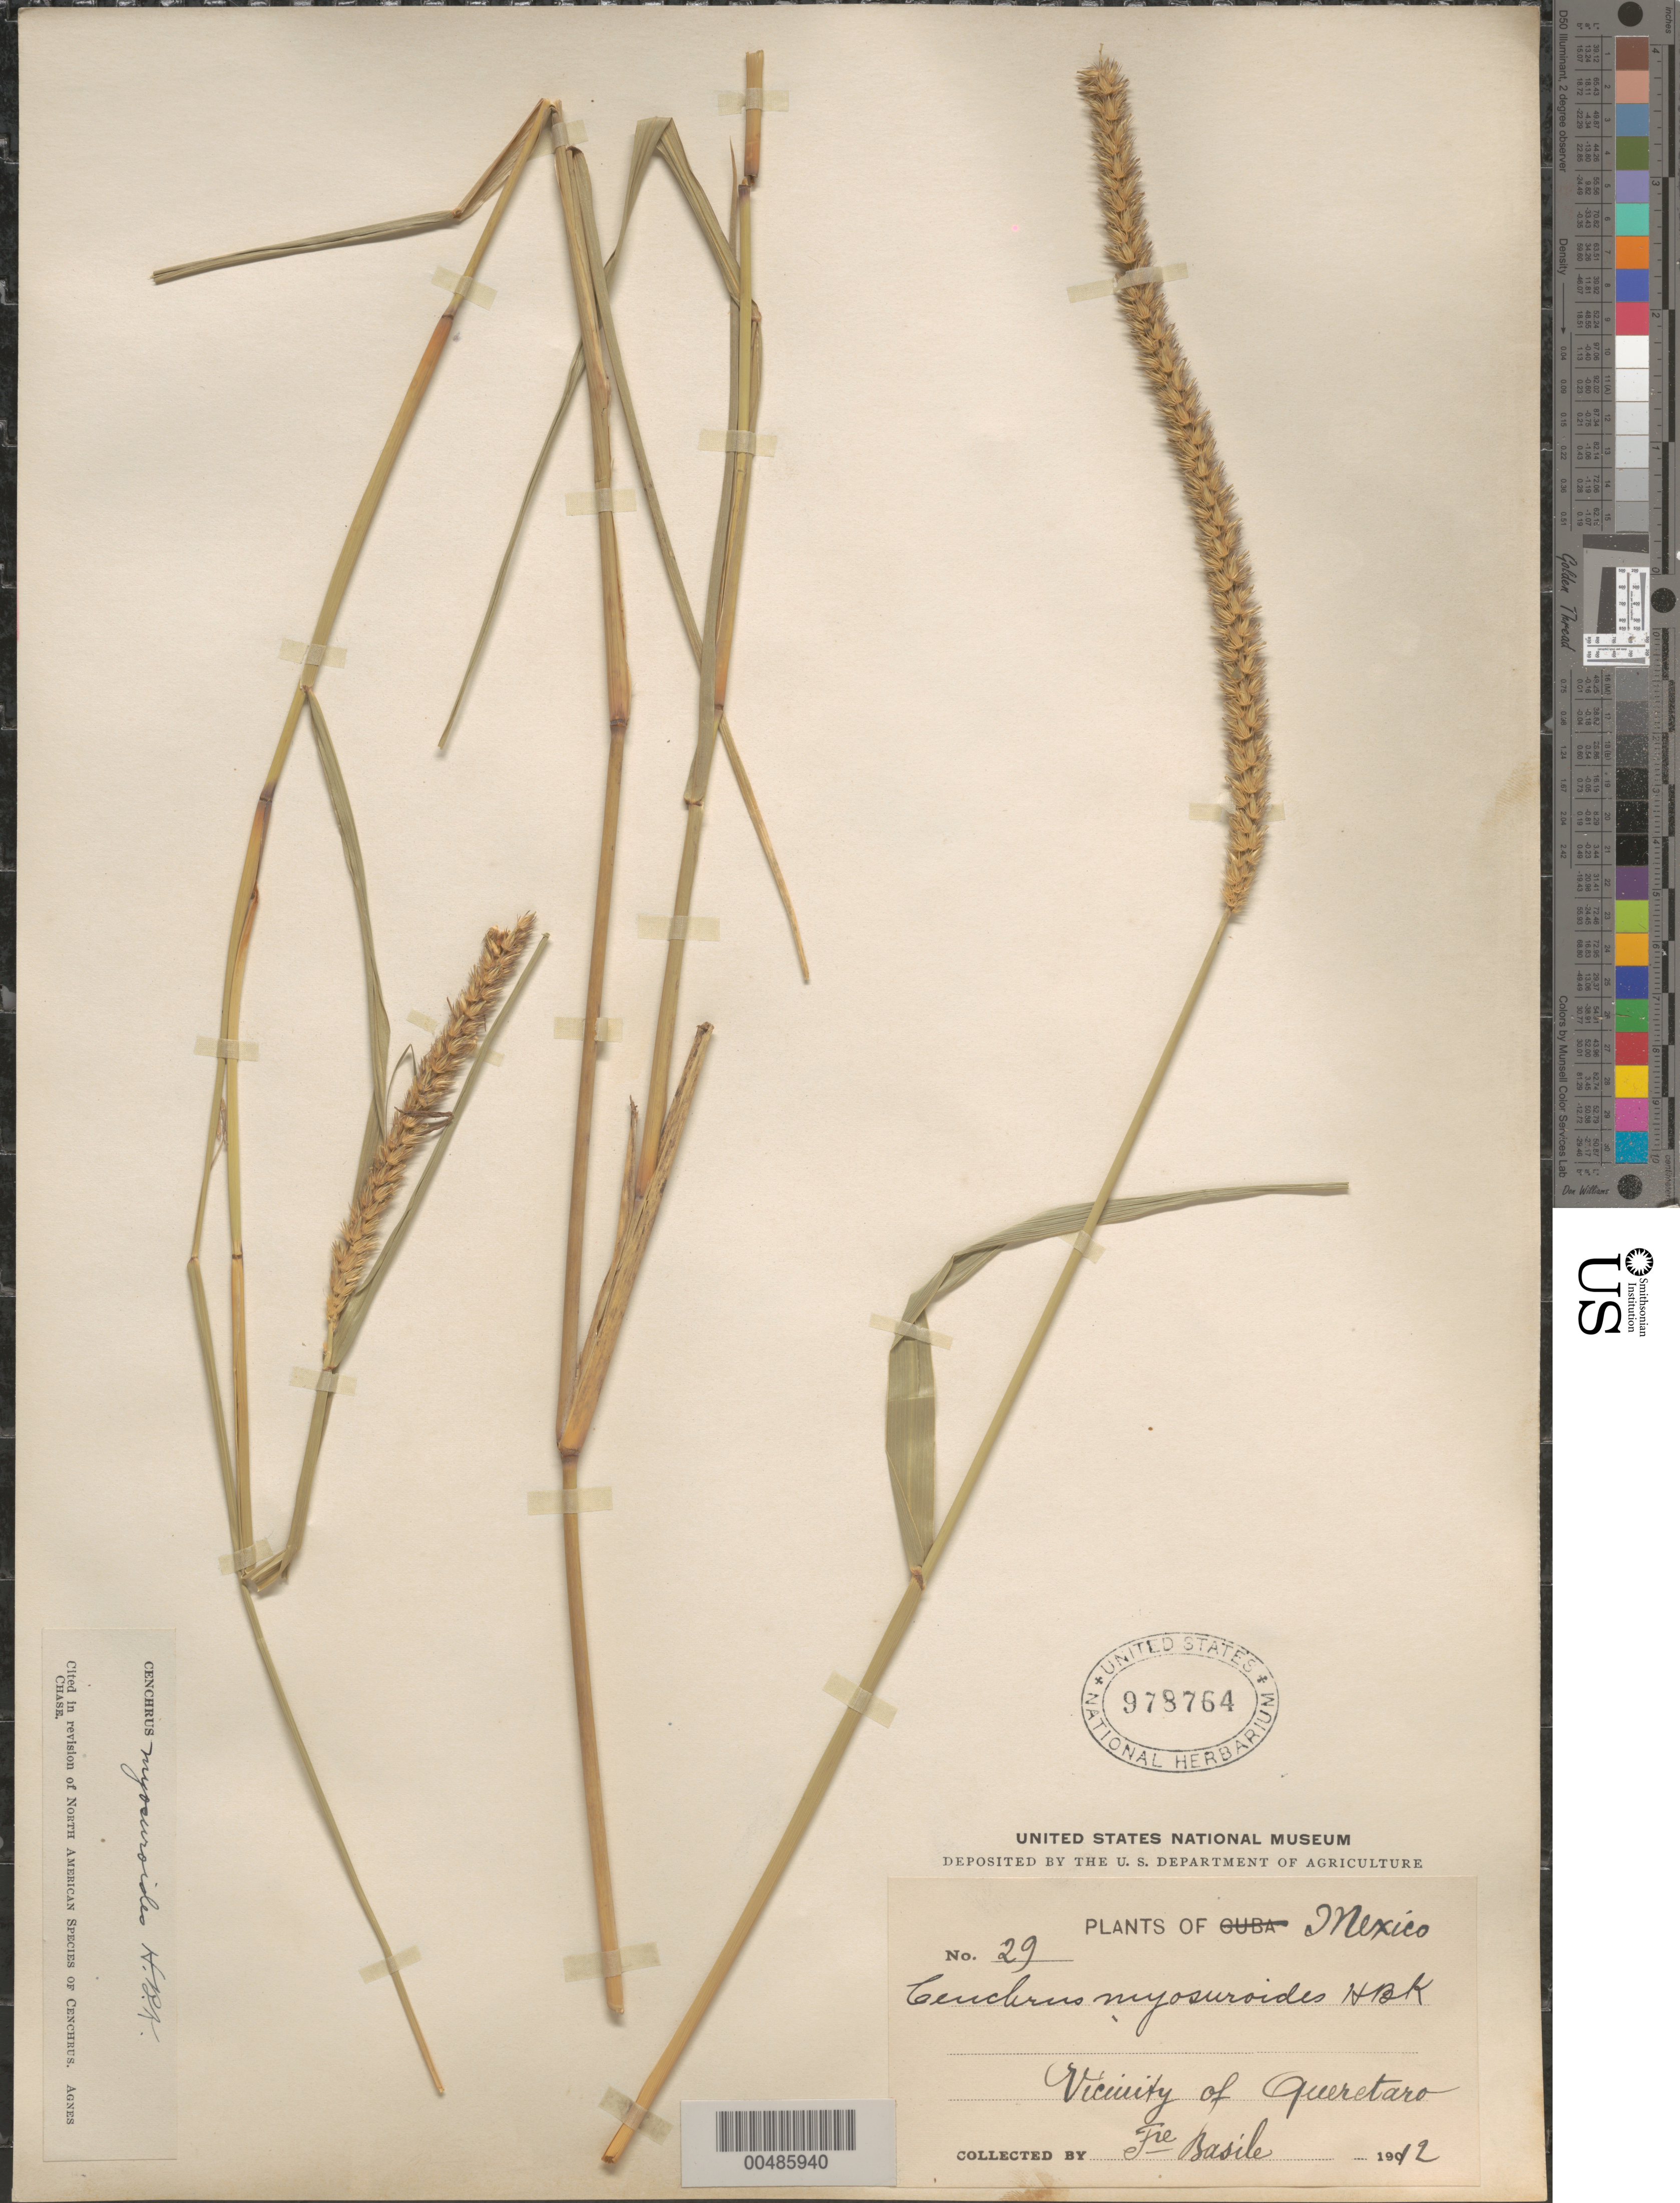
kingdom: Plantae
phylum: Tracheophyta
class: Liliopsida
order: Poales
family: Poaceae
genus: Cenchrus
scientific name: Cenchrus myosuroides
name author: Kunth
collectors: Bro. Basile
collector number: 29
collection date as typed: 1912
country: Mexico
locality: Vicinity of Queretaro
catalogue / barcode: US 978764